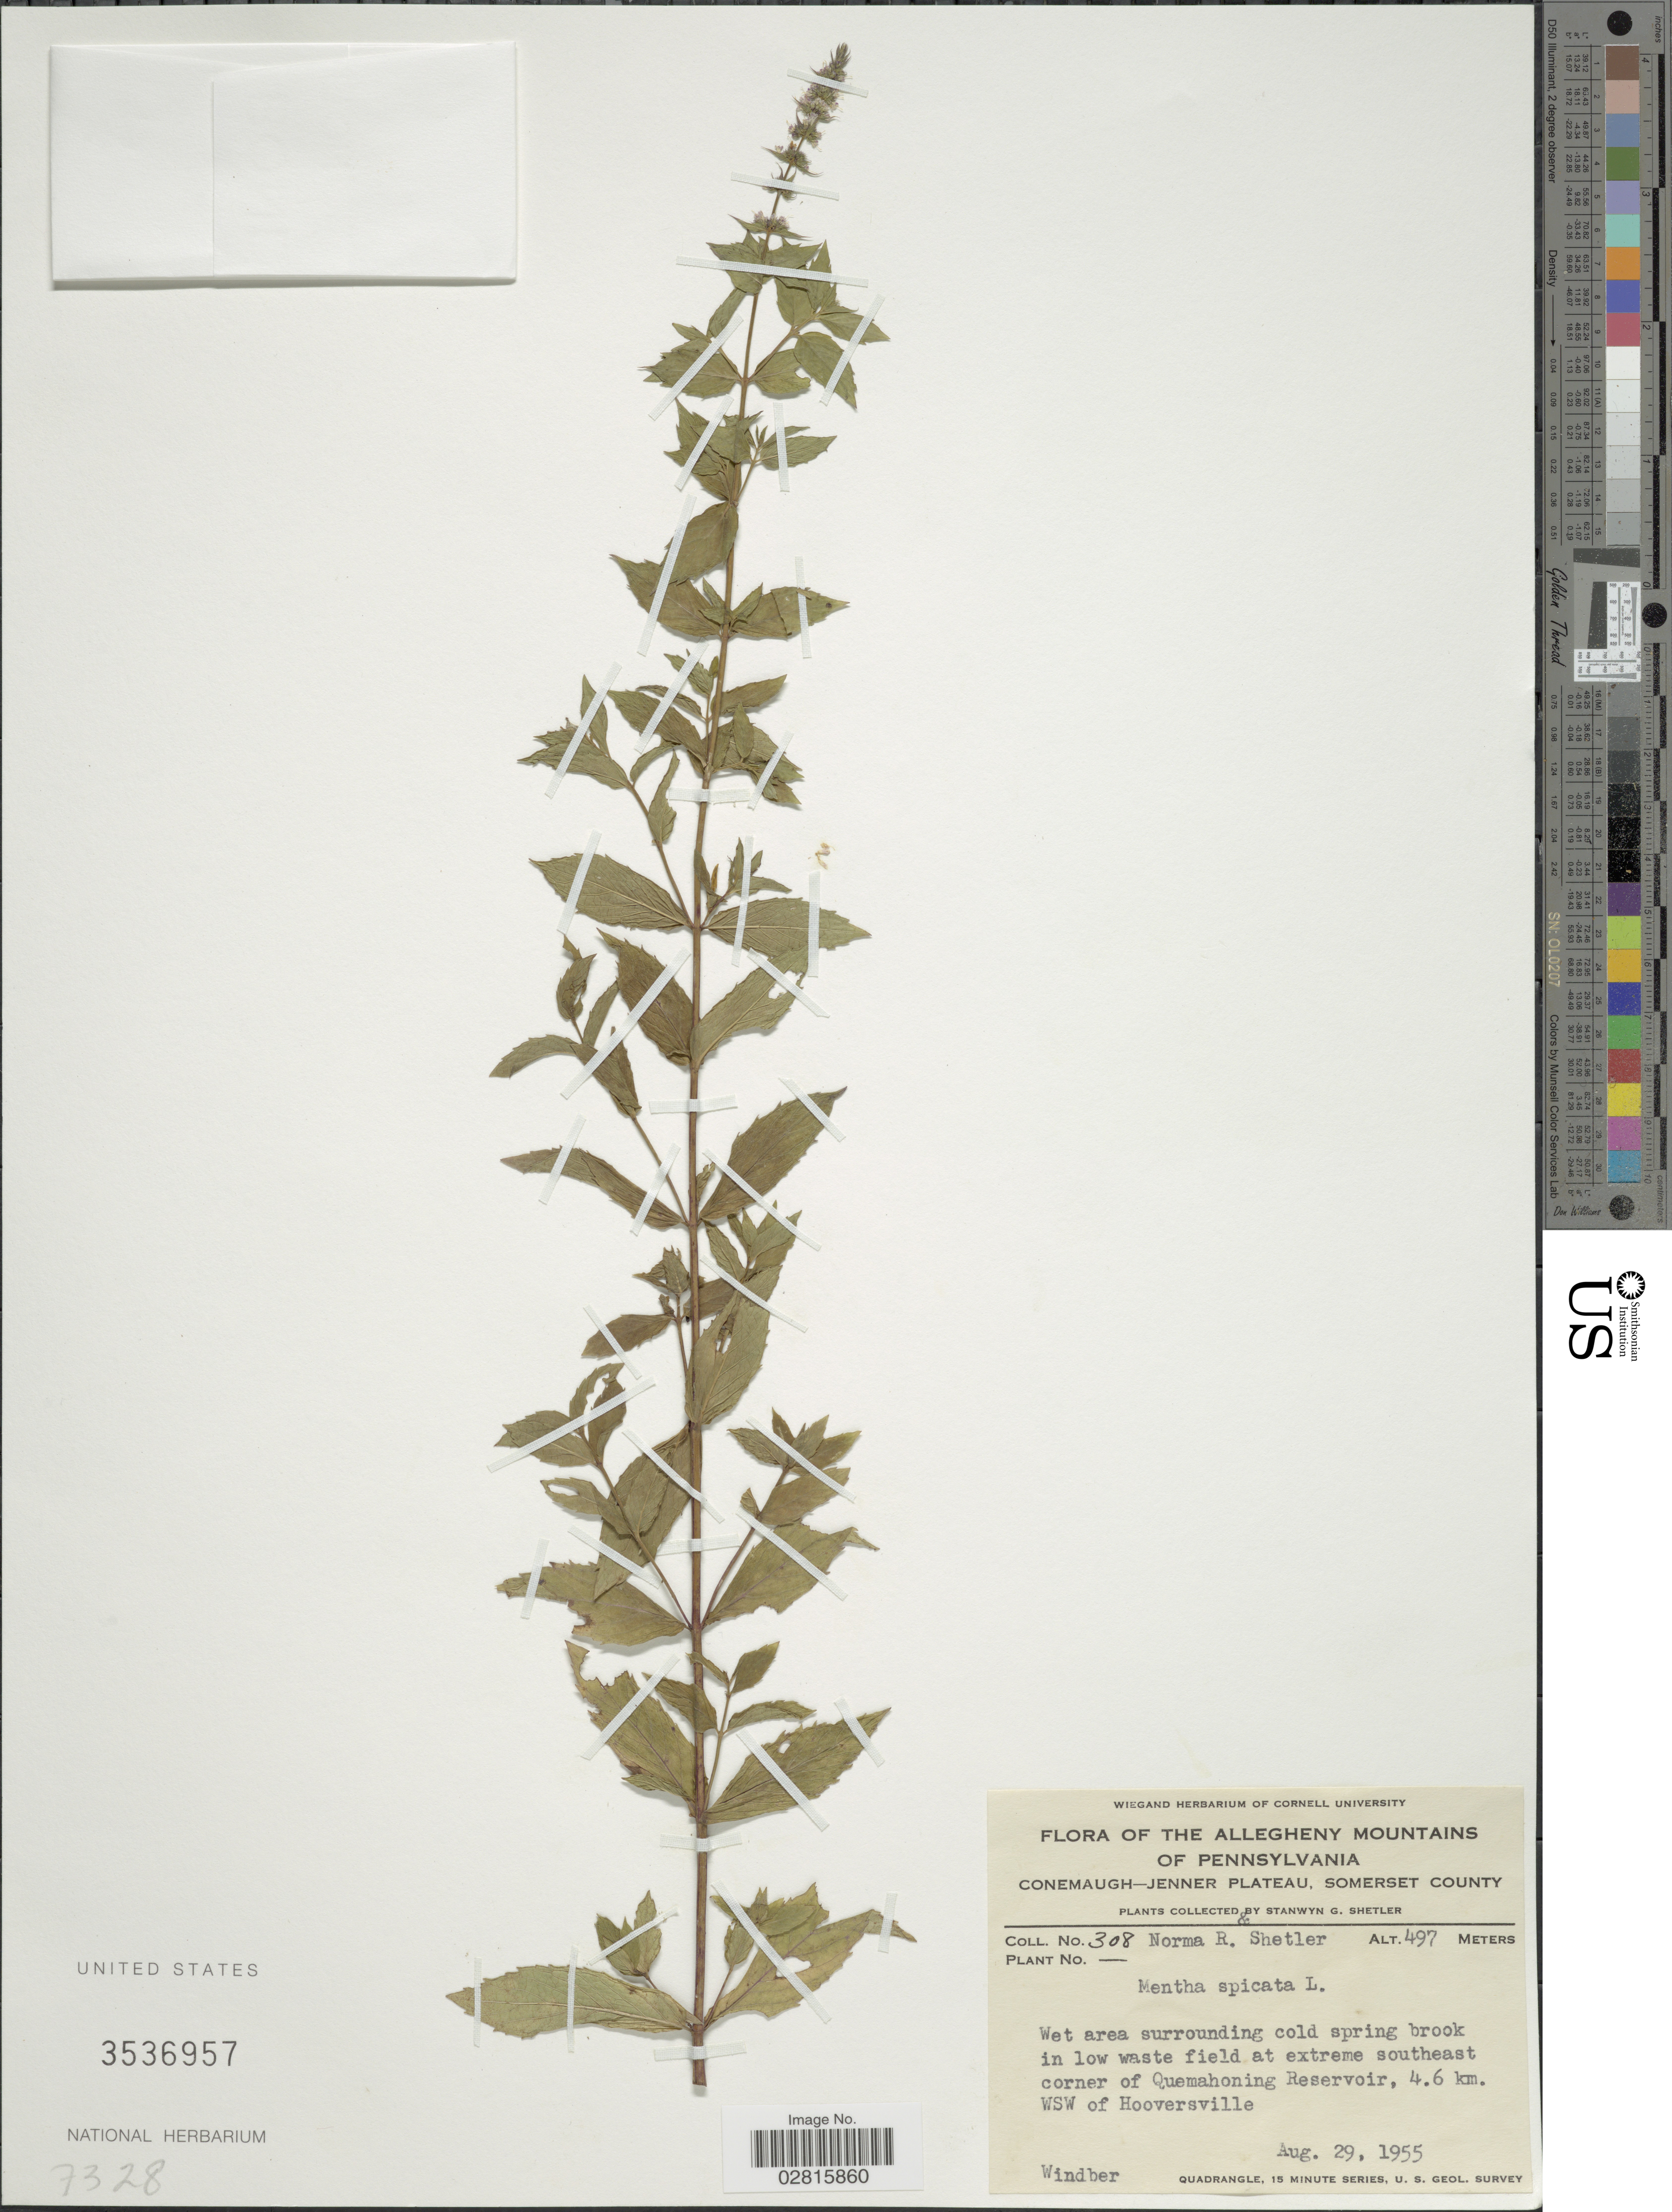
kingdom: Plantae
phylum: Tracheophyta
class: Magnoliopsida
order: Lamiales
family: Lamiaceae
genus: Mentha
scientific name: Mentha spicata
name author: L.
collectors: S. Shetler & N. Shetler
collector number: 308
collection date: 1955-08-29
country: United States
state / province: Pennsylvania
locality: Allegheny Mountains of Pennsylvania. Conemaugh - Jenner Plateau, Somerset County. Wet area surrounding cold spring brook in low waste field at extreme southeast corner of Quemahoning Reservoir, 4.6 km. WSW of Hooversville.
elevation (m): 497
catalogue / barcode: US 3536957